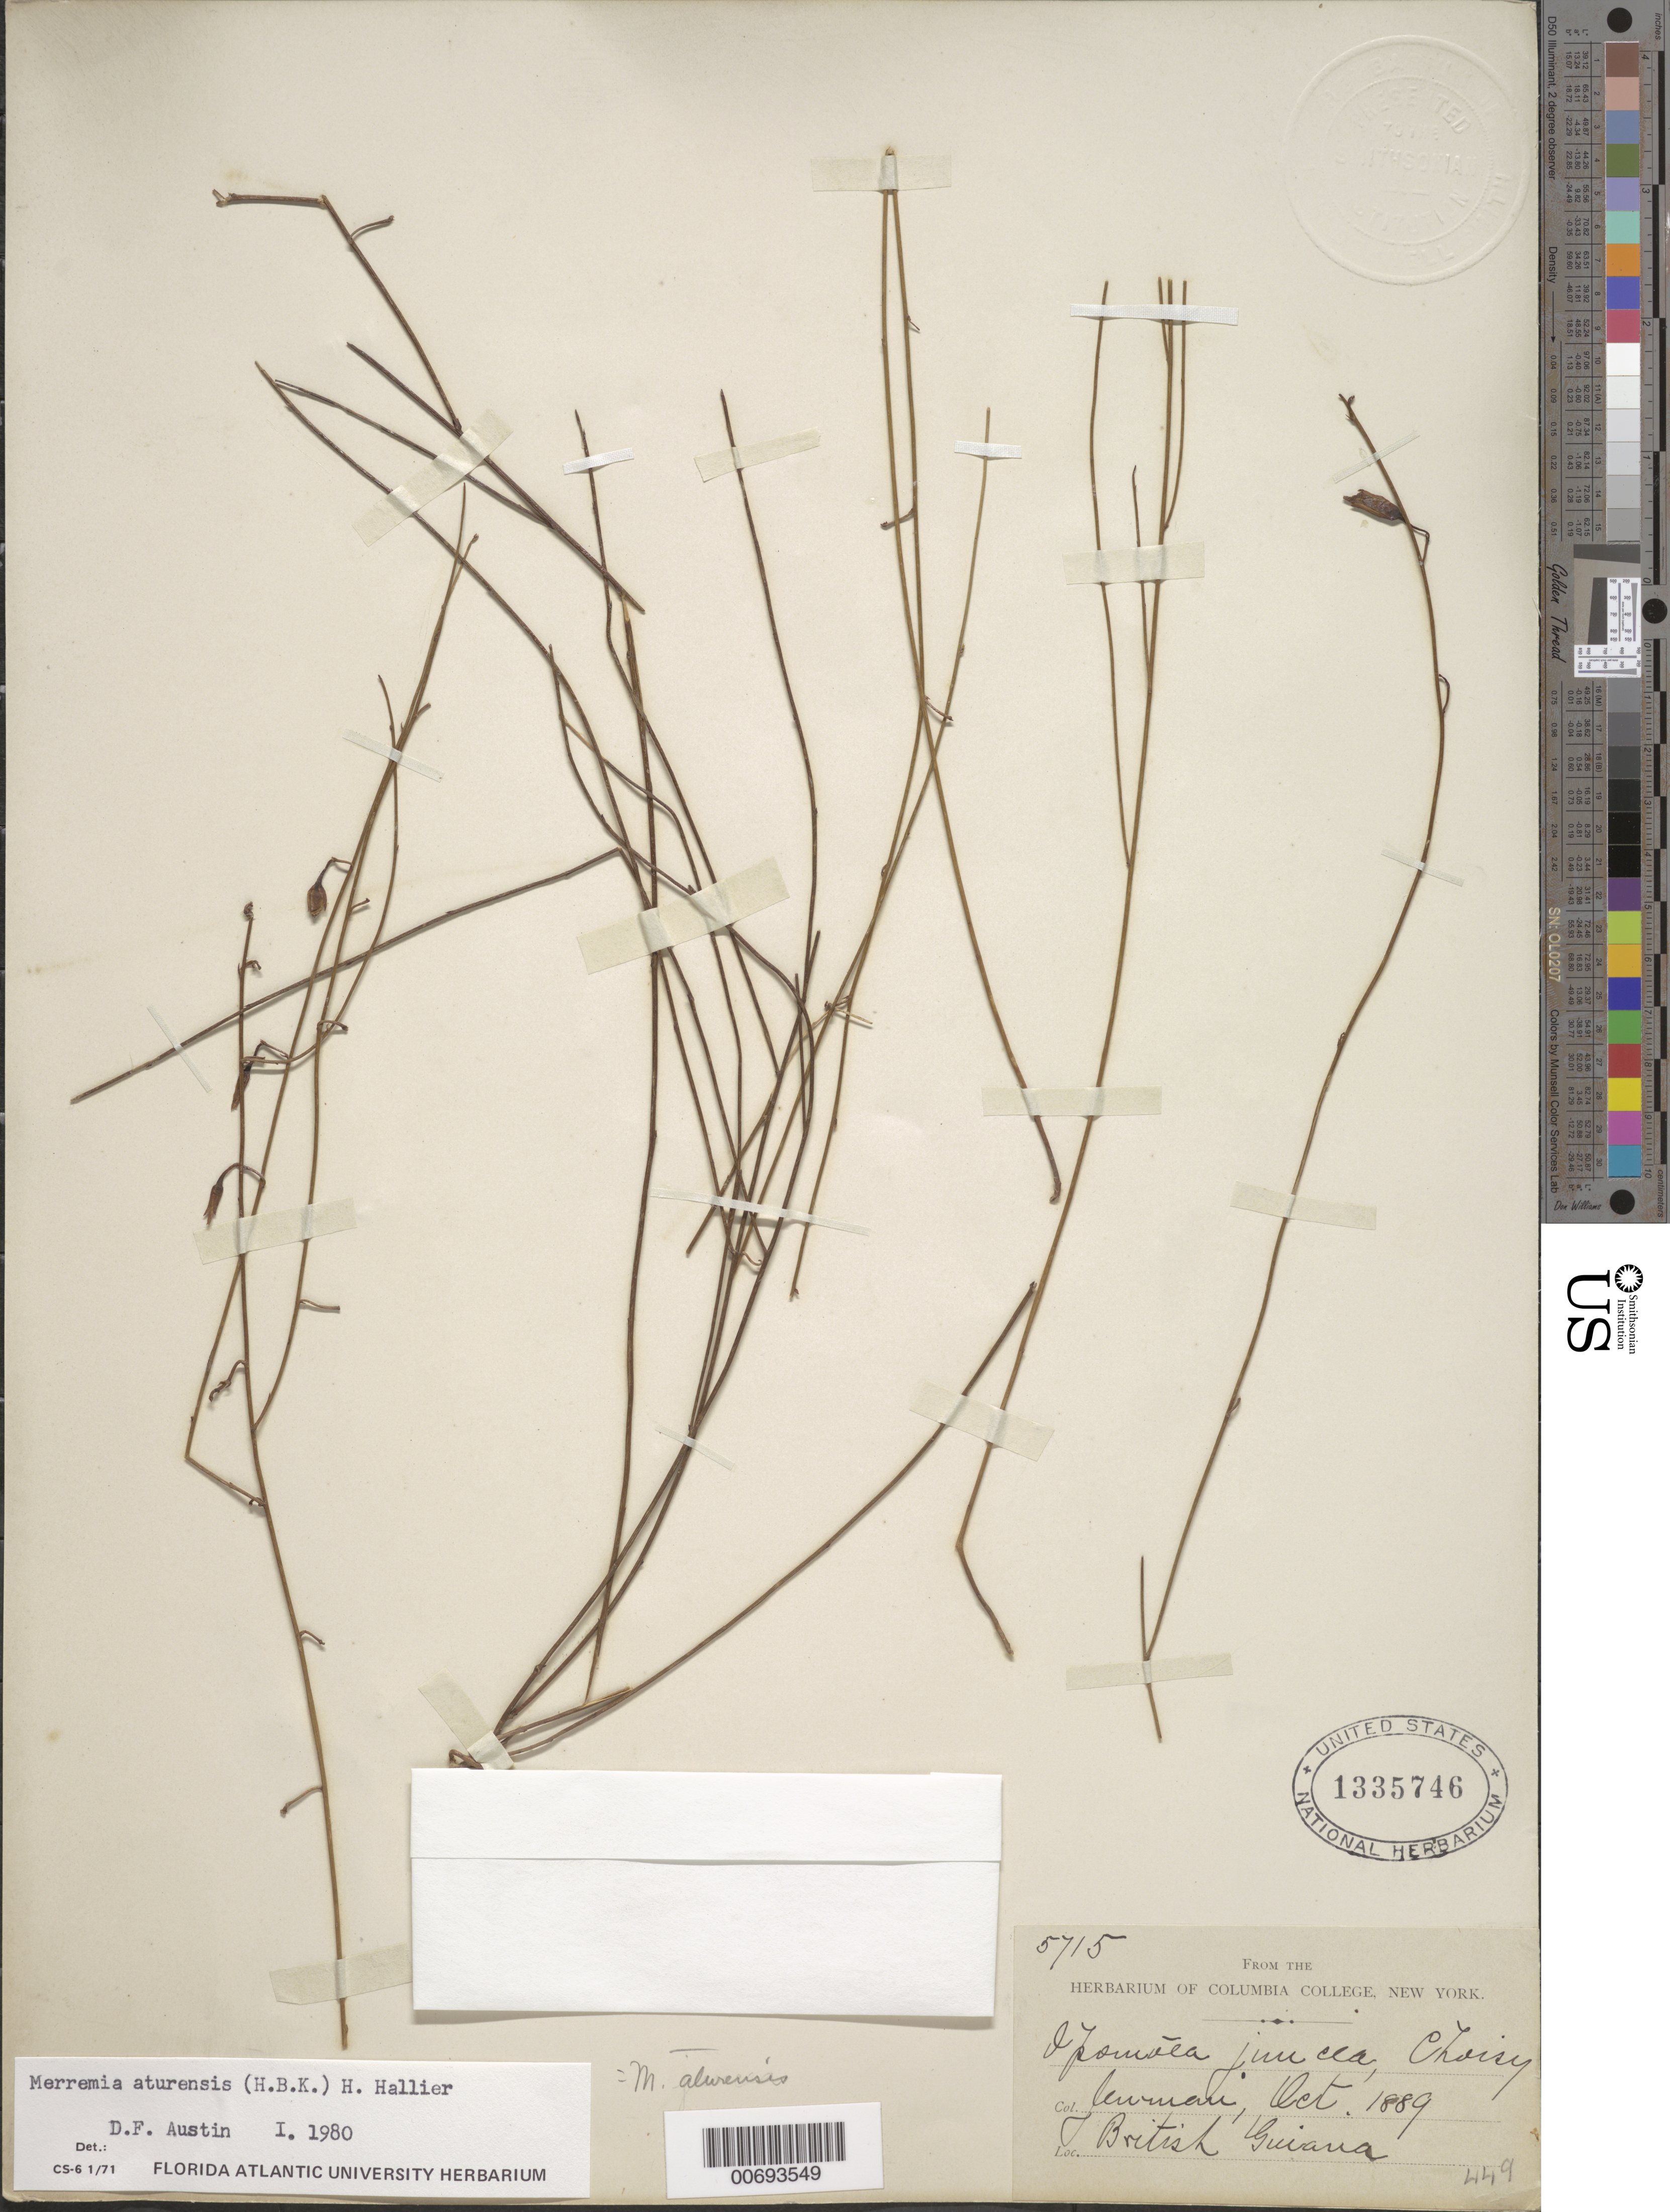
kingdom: Plantae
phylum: Tracheophyta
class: Magnoliopsida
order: Solanales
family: Convolvulaceae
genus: Distimake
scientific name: Distimake aturensis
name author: (Kunth) A. R. Simões & Staples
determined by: Strong, Mark T., (BOT), Smithsonian Institution - National Museum of Natural History (UNITED STATES)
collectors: G. S. Jenman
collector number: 5715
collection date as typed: October 1889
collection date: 1889-10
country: Guyana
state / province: U. Takutu-U. Essequibo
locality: Quimatta, Rupununi River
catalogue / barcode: US 1335746